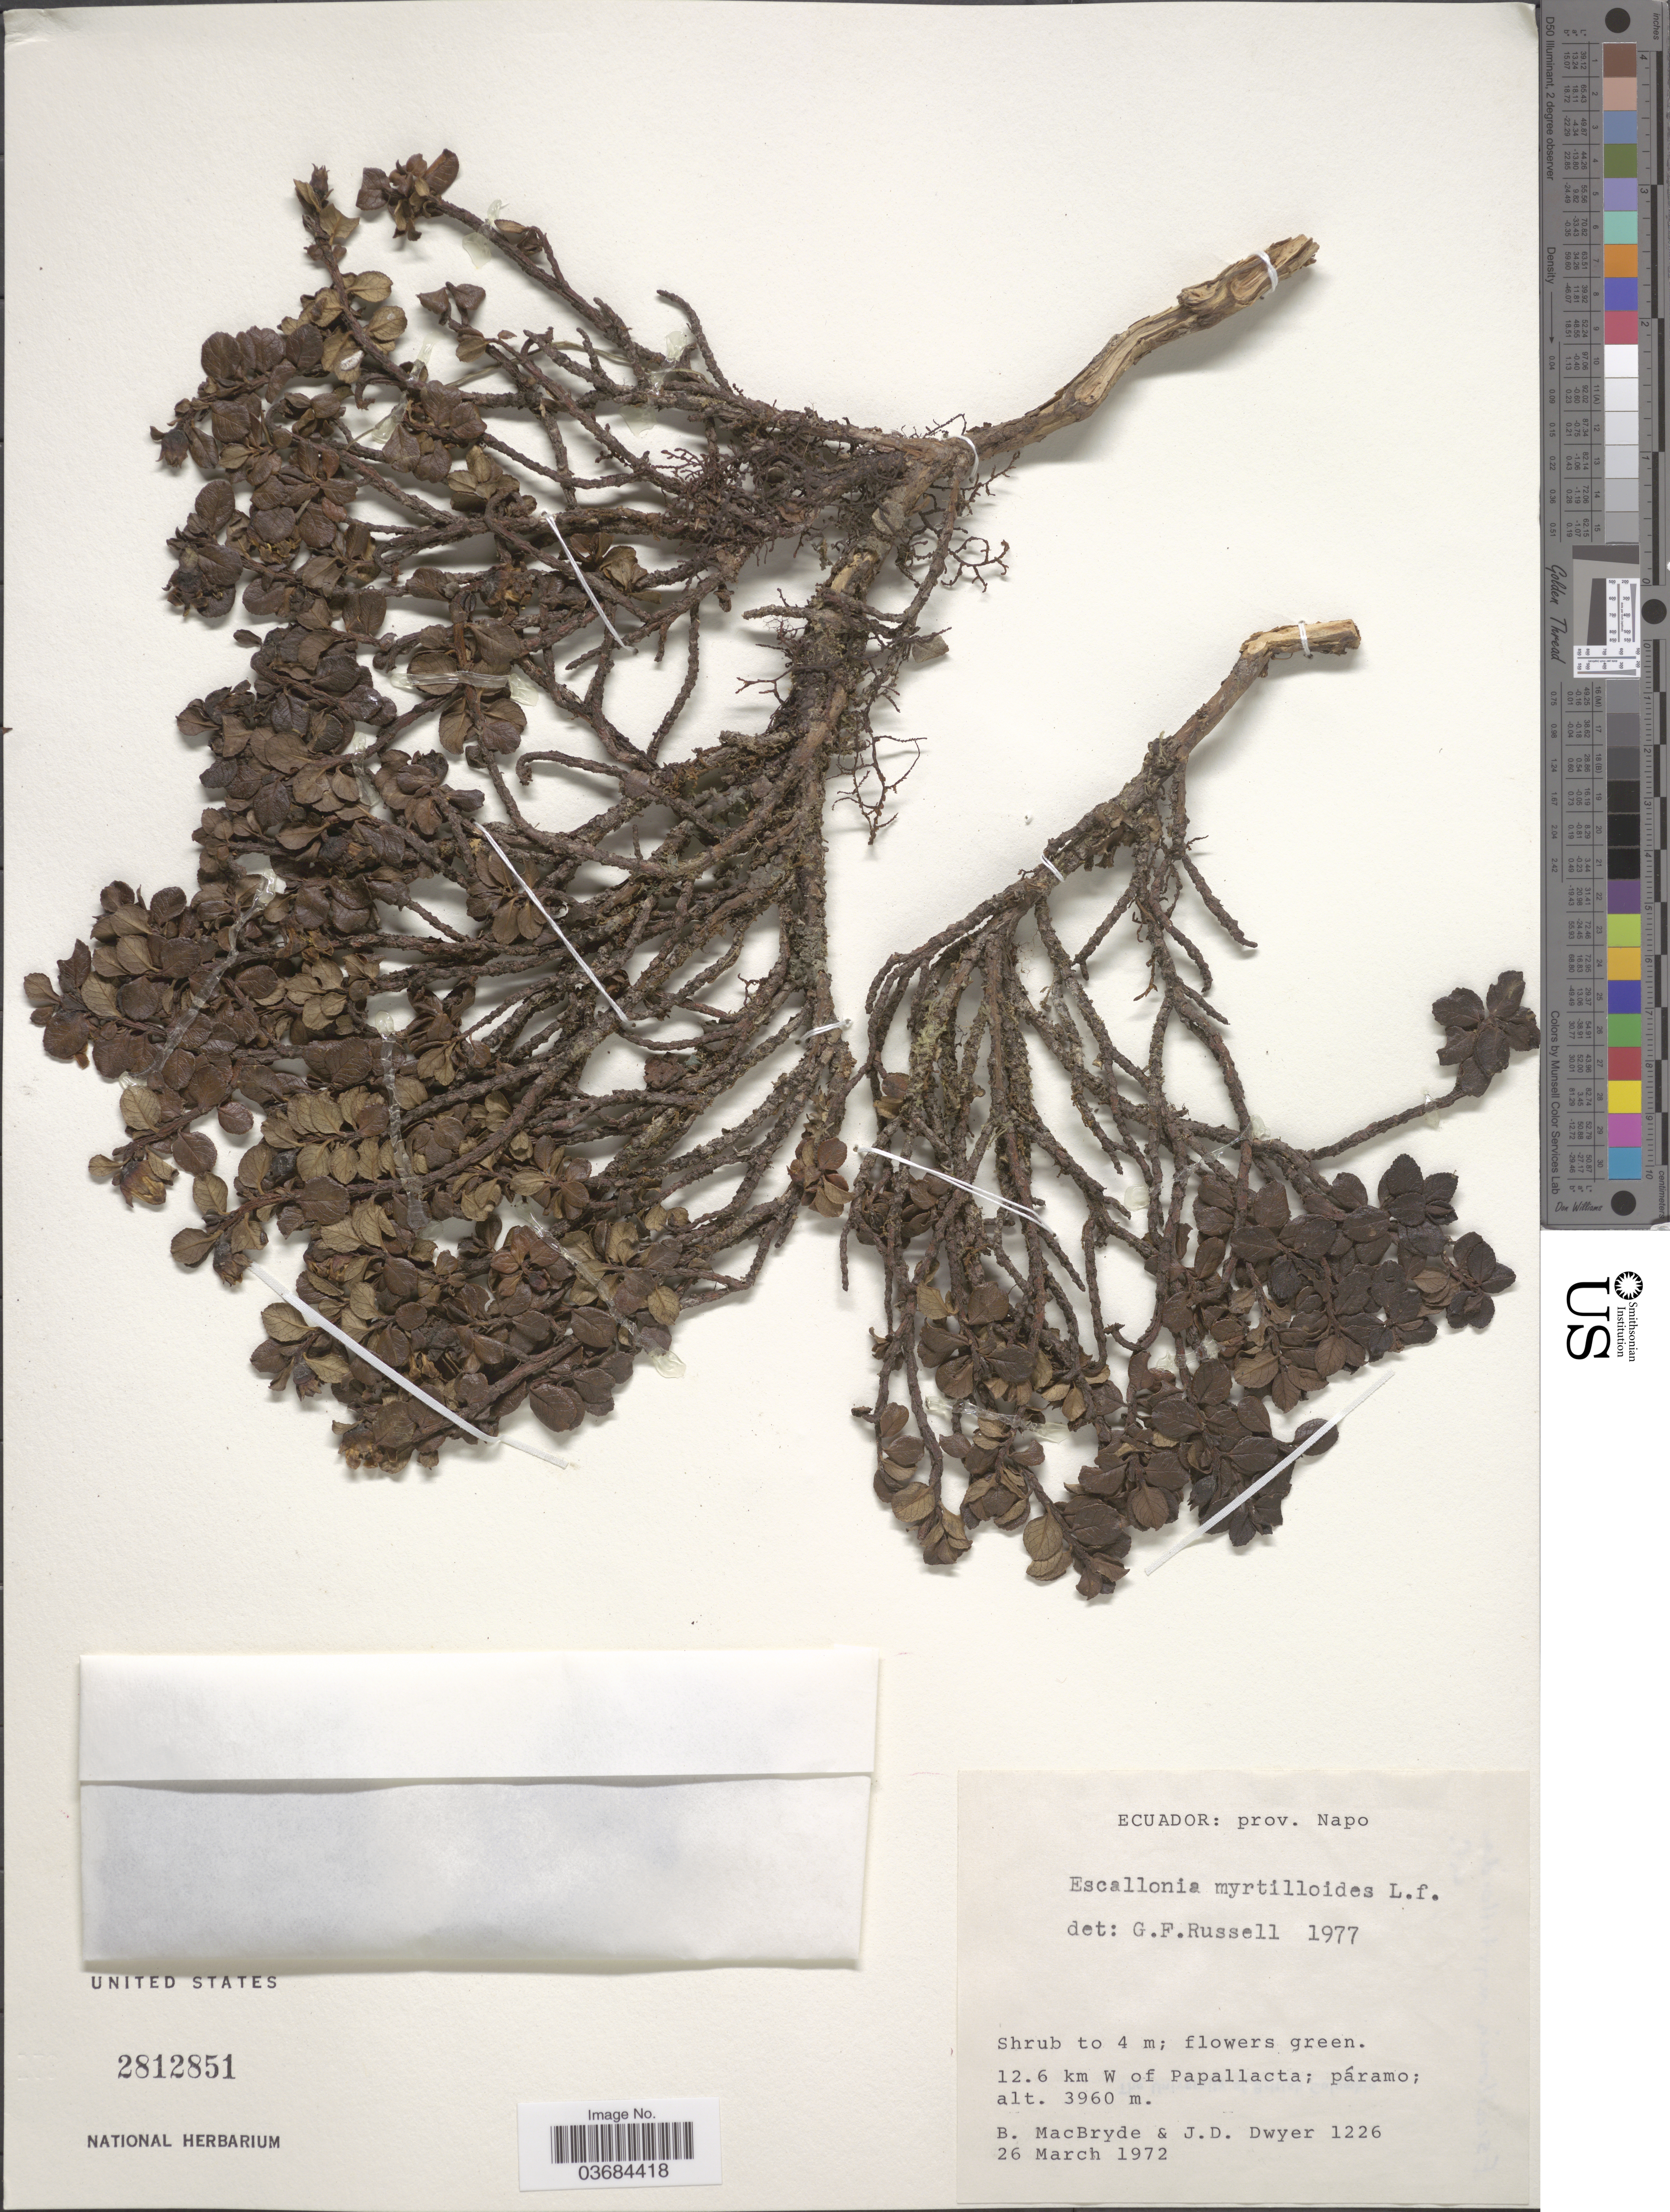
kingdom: Plantae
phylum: Tracheophyta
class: Magnoliopsida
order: Escalloniales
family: Escalloniaceae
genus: Escallonia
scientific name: Escallonia myrtilloides var. myrtilloides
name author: L. f.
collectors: B. MacBryde & J. D. Dwyer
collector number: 1226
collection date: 1972-03-26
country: Ecuador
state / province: Napo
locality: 12.6 km W of Papallacta; páramo.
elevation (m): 3960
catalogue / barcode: US 2812851